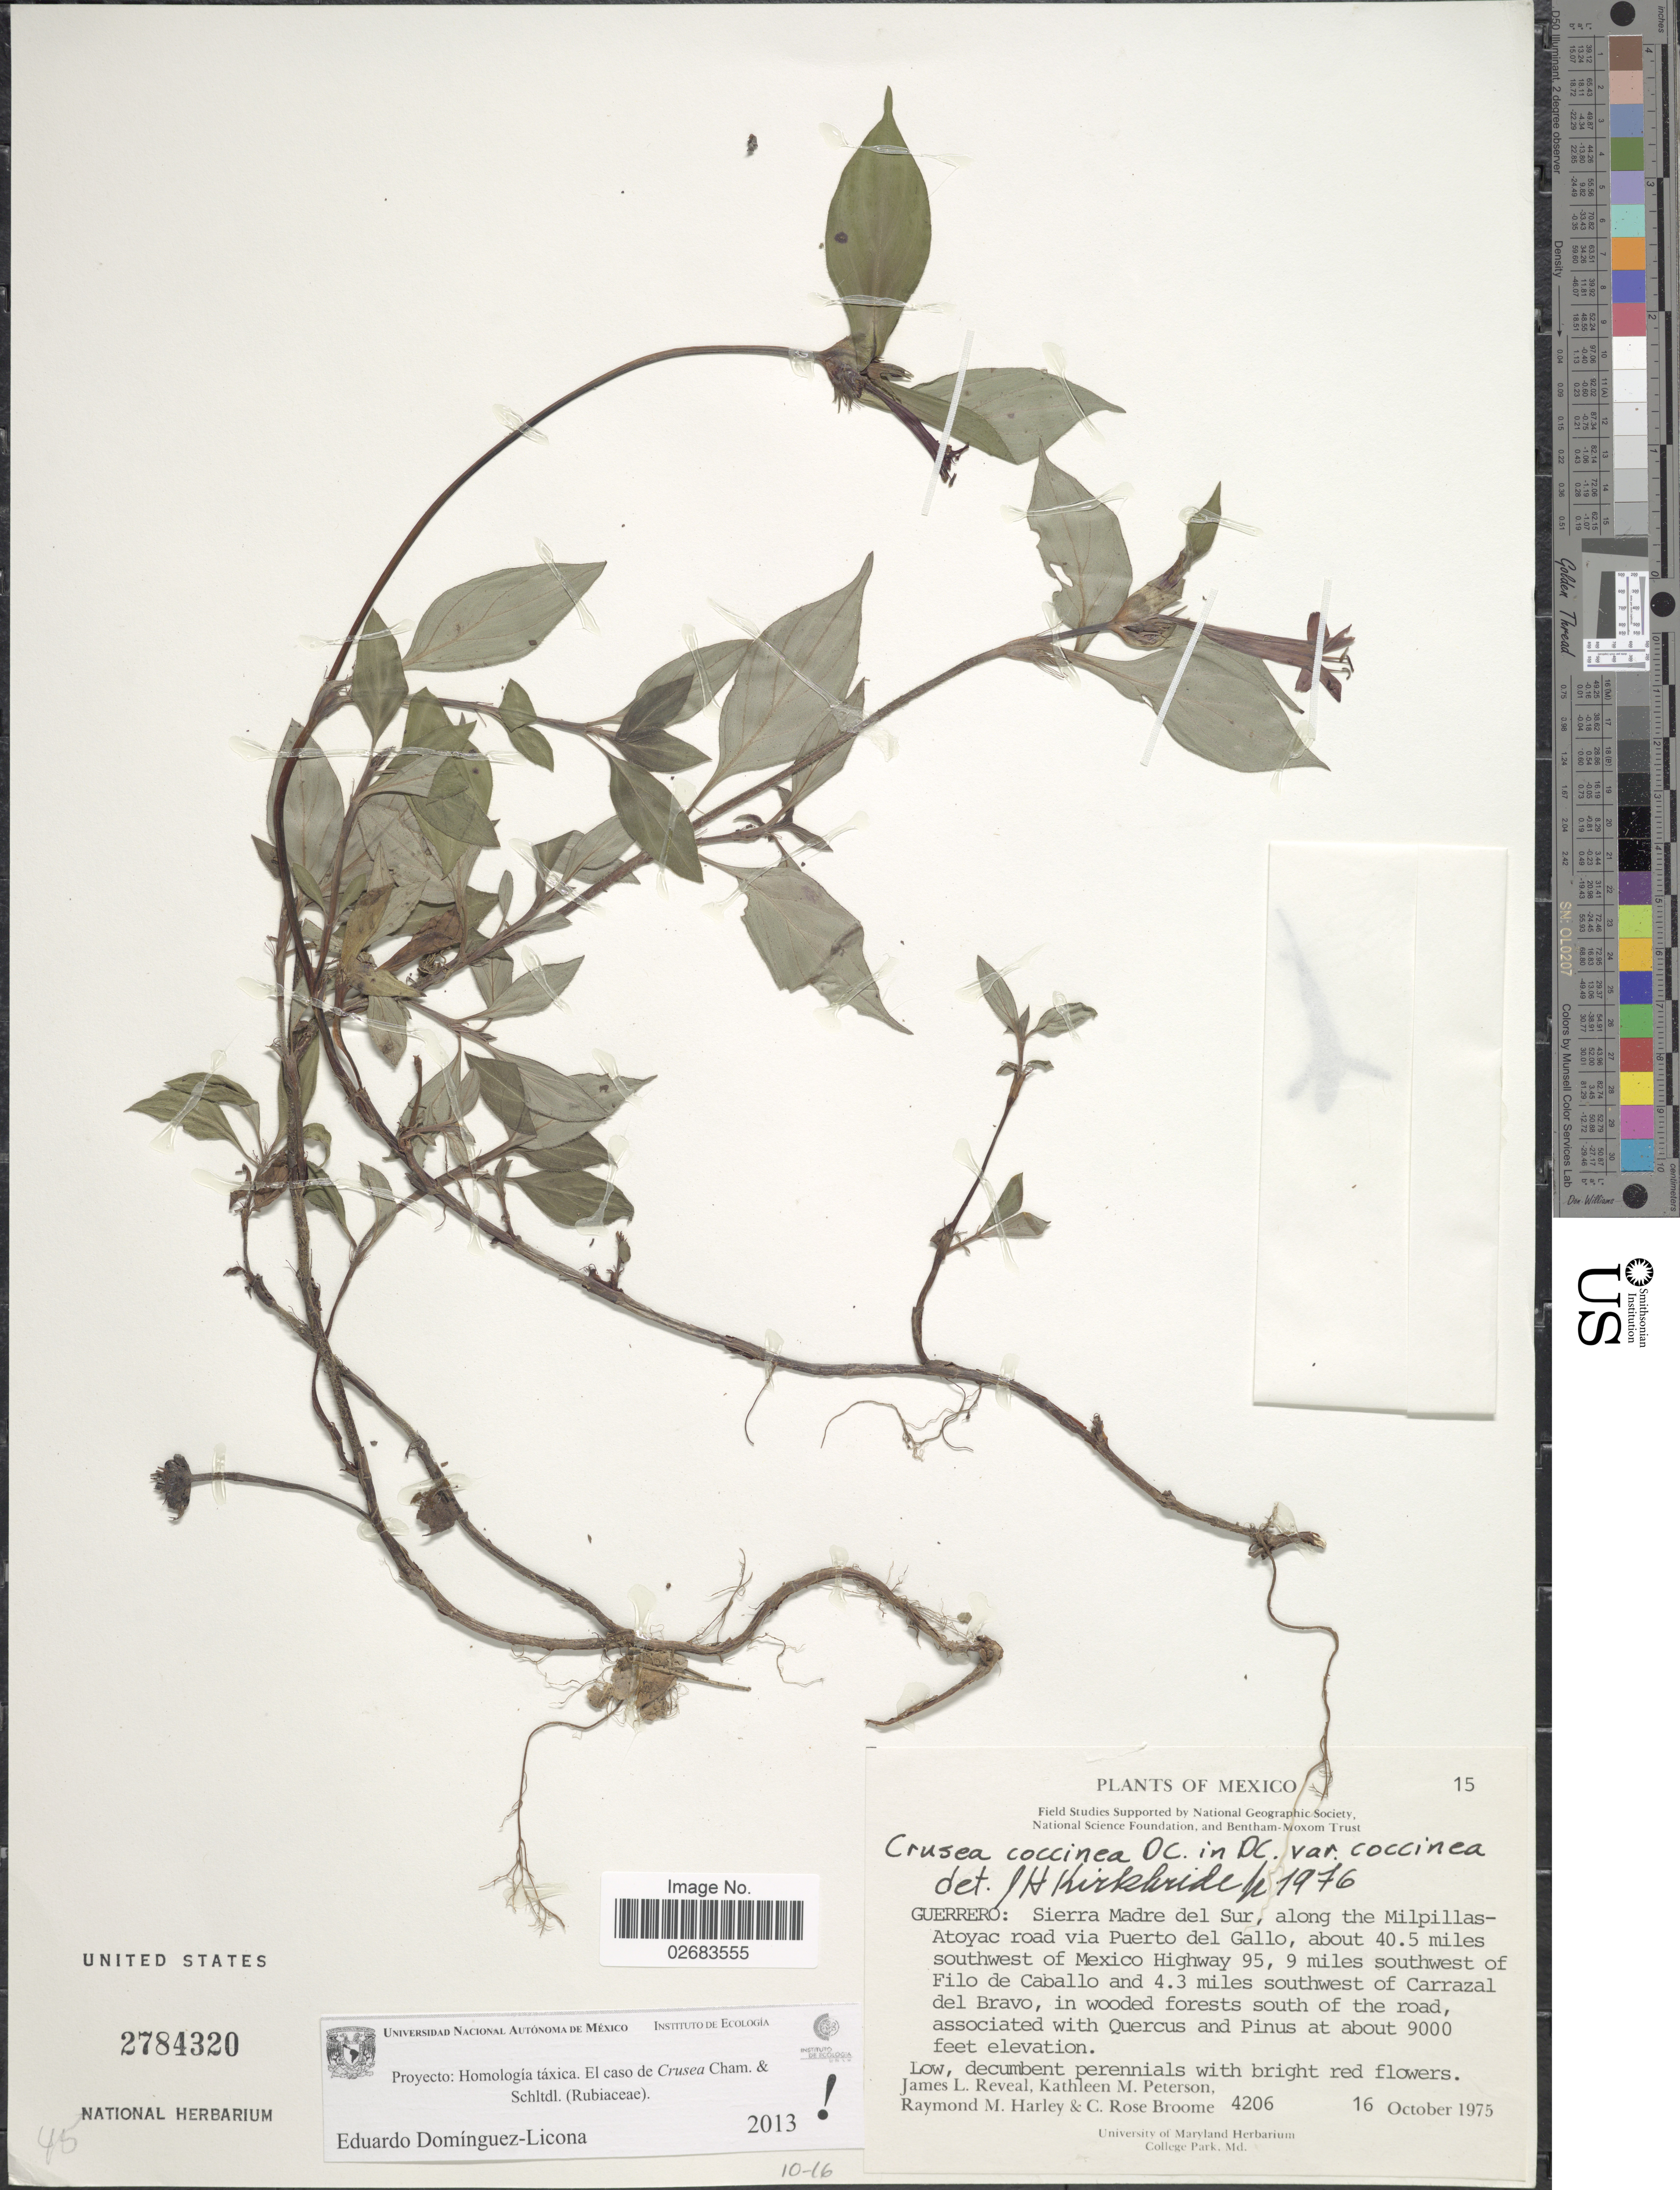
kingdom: Plantae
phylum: Tracheophyta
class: Magnoliopsida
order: Gentianales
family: Rubiaceae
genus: Crusea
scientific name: Crusea coccinea var. coccinea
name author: DC.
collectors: J. L. Reveal, K. Peterson, R. M. Harley & C. R. Broome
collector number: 4206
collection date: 1975-10-16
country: Mexico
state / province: Guerrero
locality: Sierra Madre del Sur, along the Milpillas Atoyac road via Puerto del Gallo, about 40.5 miles southwest of Mexico Highway 95, 9 miles southwest of Filo de Caballo and 4.3 miles southwest of Carrazal del Bravo, in wooded forests south of the road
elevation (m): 2743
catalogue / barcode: US 2784320